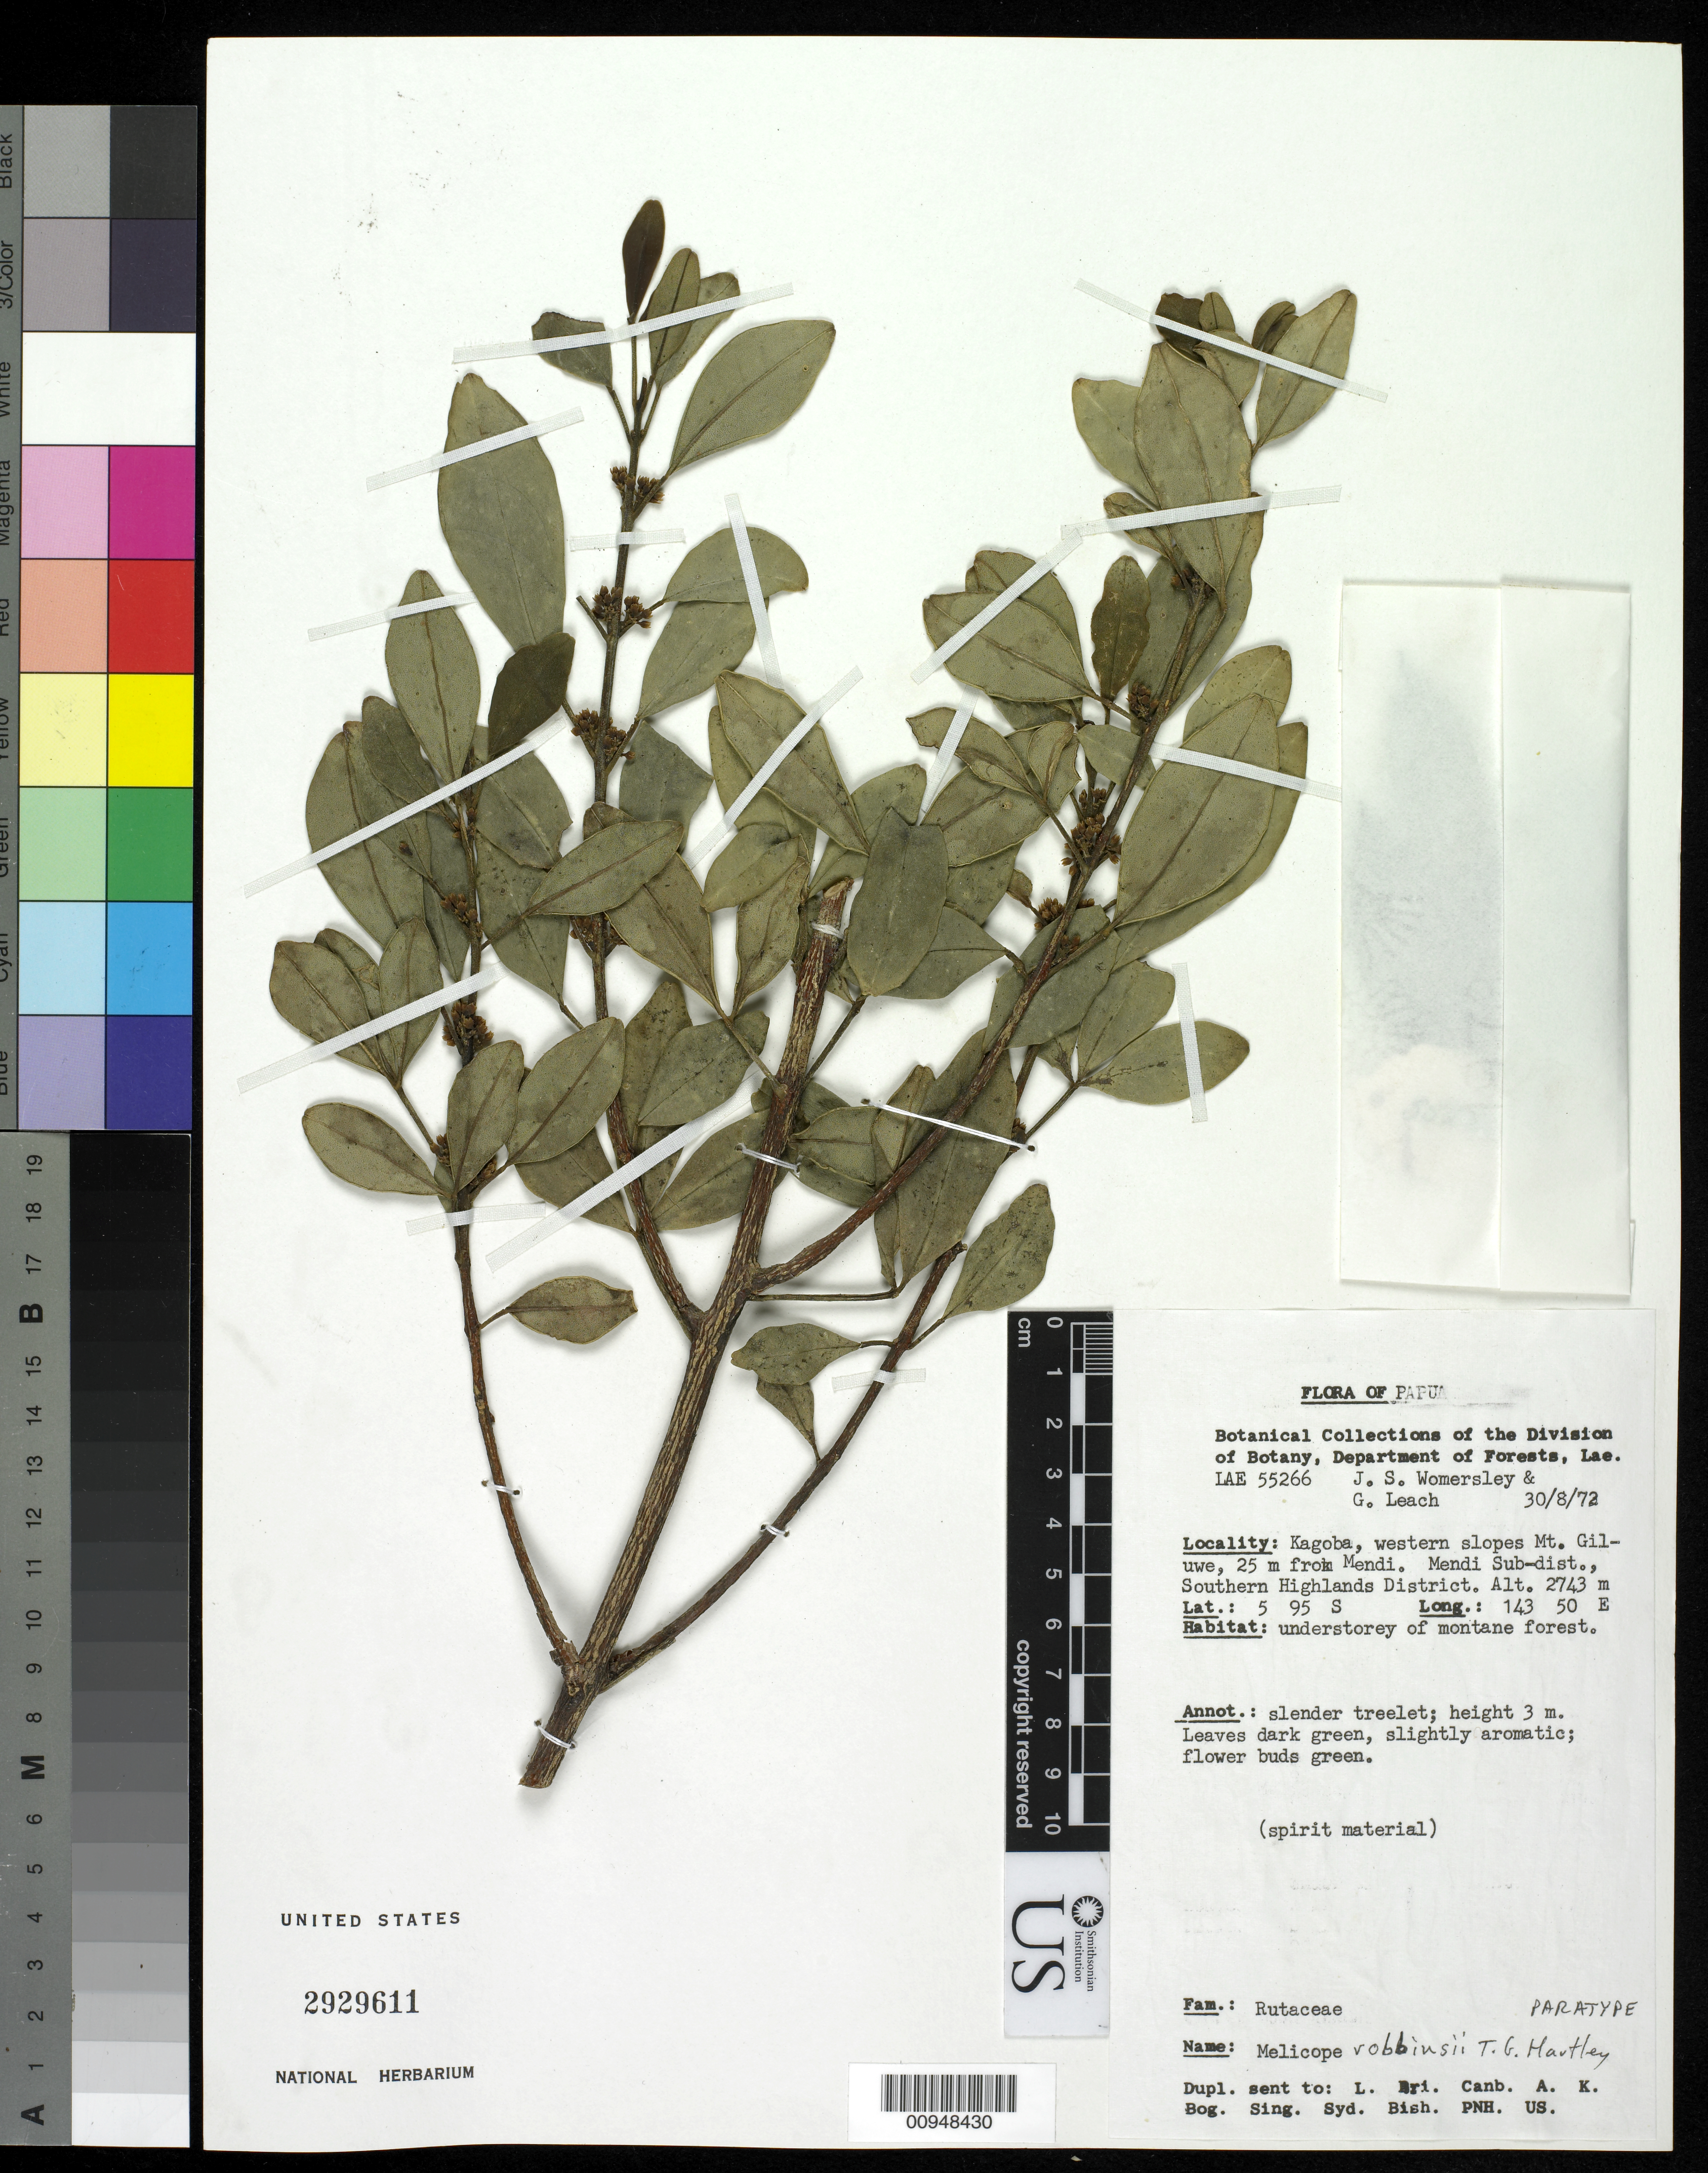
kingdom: Plantae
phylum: Tracheophyta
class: Magnoliopsida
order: Sapindales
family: Rutaceae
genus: Melicope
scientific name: Melicope robbinsii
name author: T.G. Hartley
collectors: J. S. Womersley & G. Leach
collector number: LAE 55266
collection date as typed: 30 Aug 1972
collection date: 1972-08-30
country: Papua New Guinea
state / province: Southern Highlands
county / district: Mendi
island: New Guinea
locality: Kagoba, western slopes Mt. Giluwe, 25 m from Mendi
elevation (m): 2743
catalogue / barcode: US 2929611